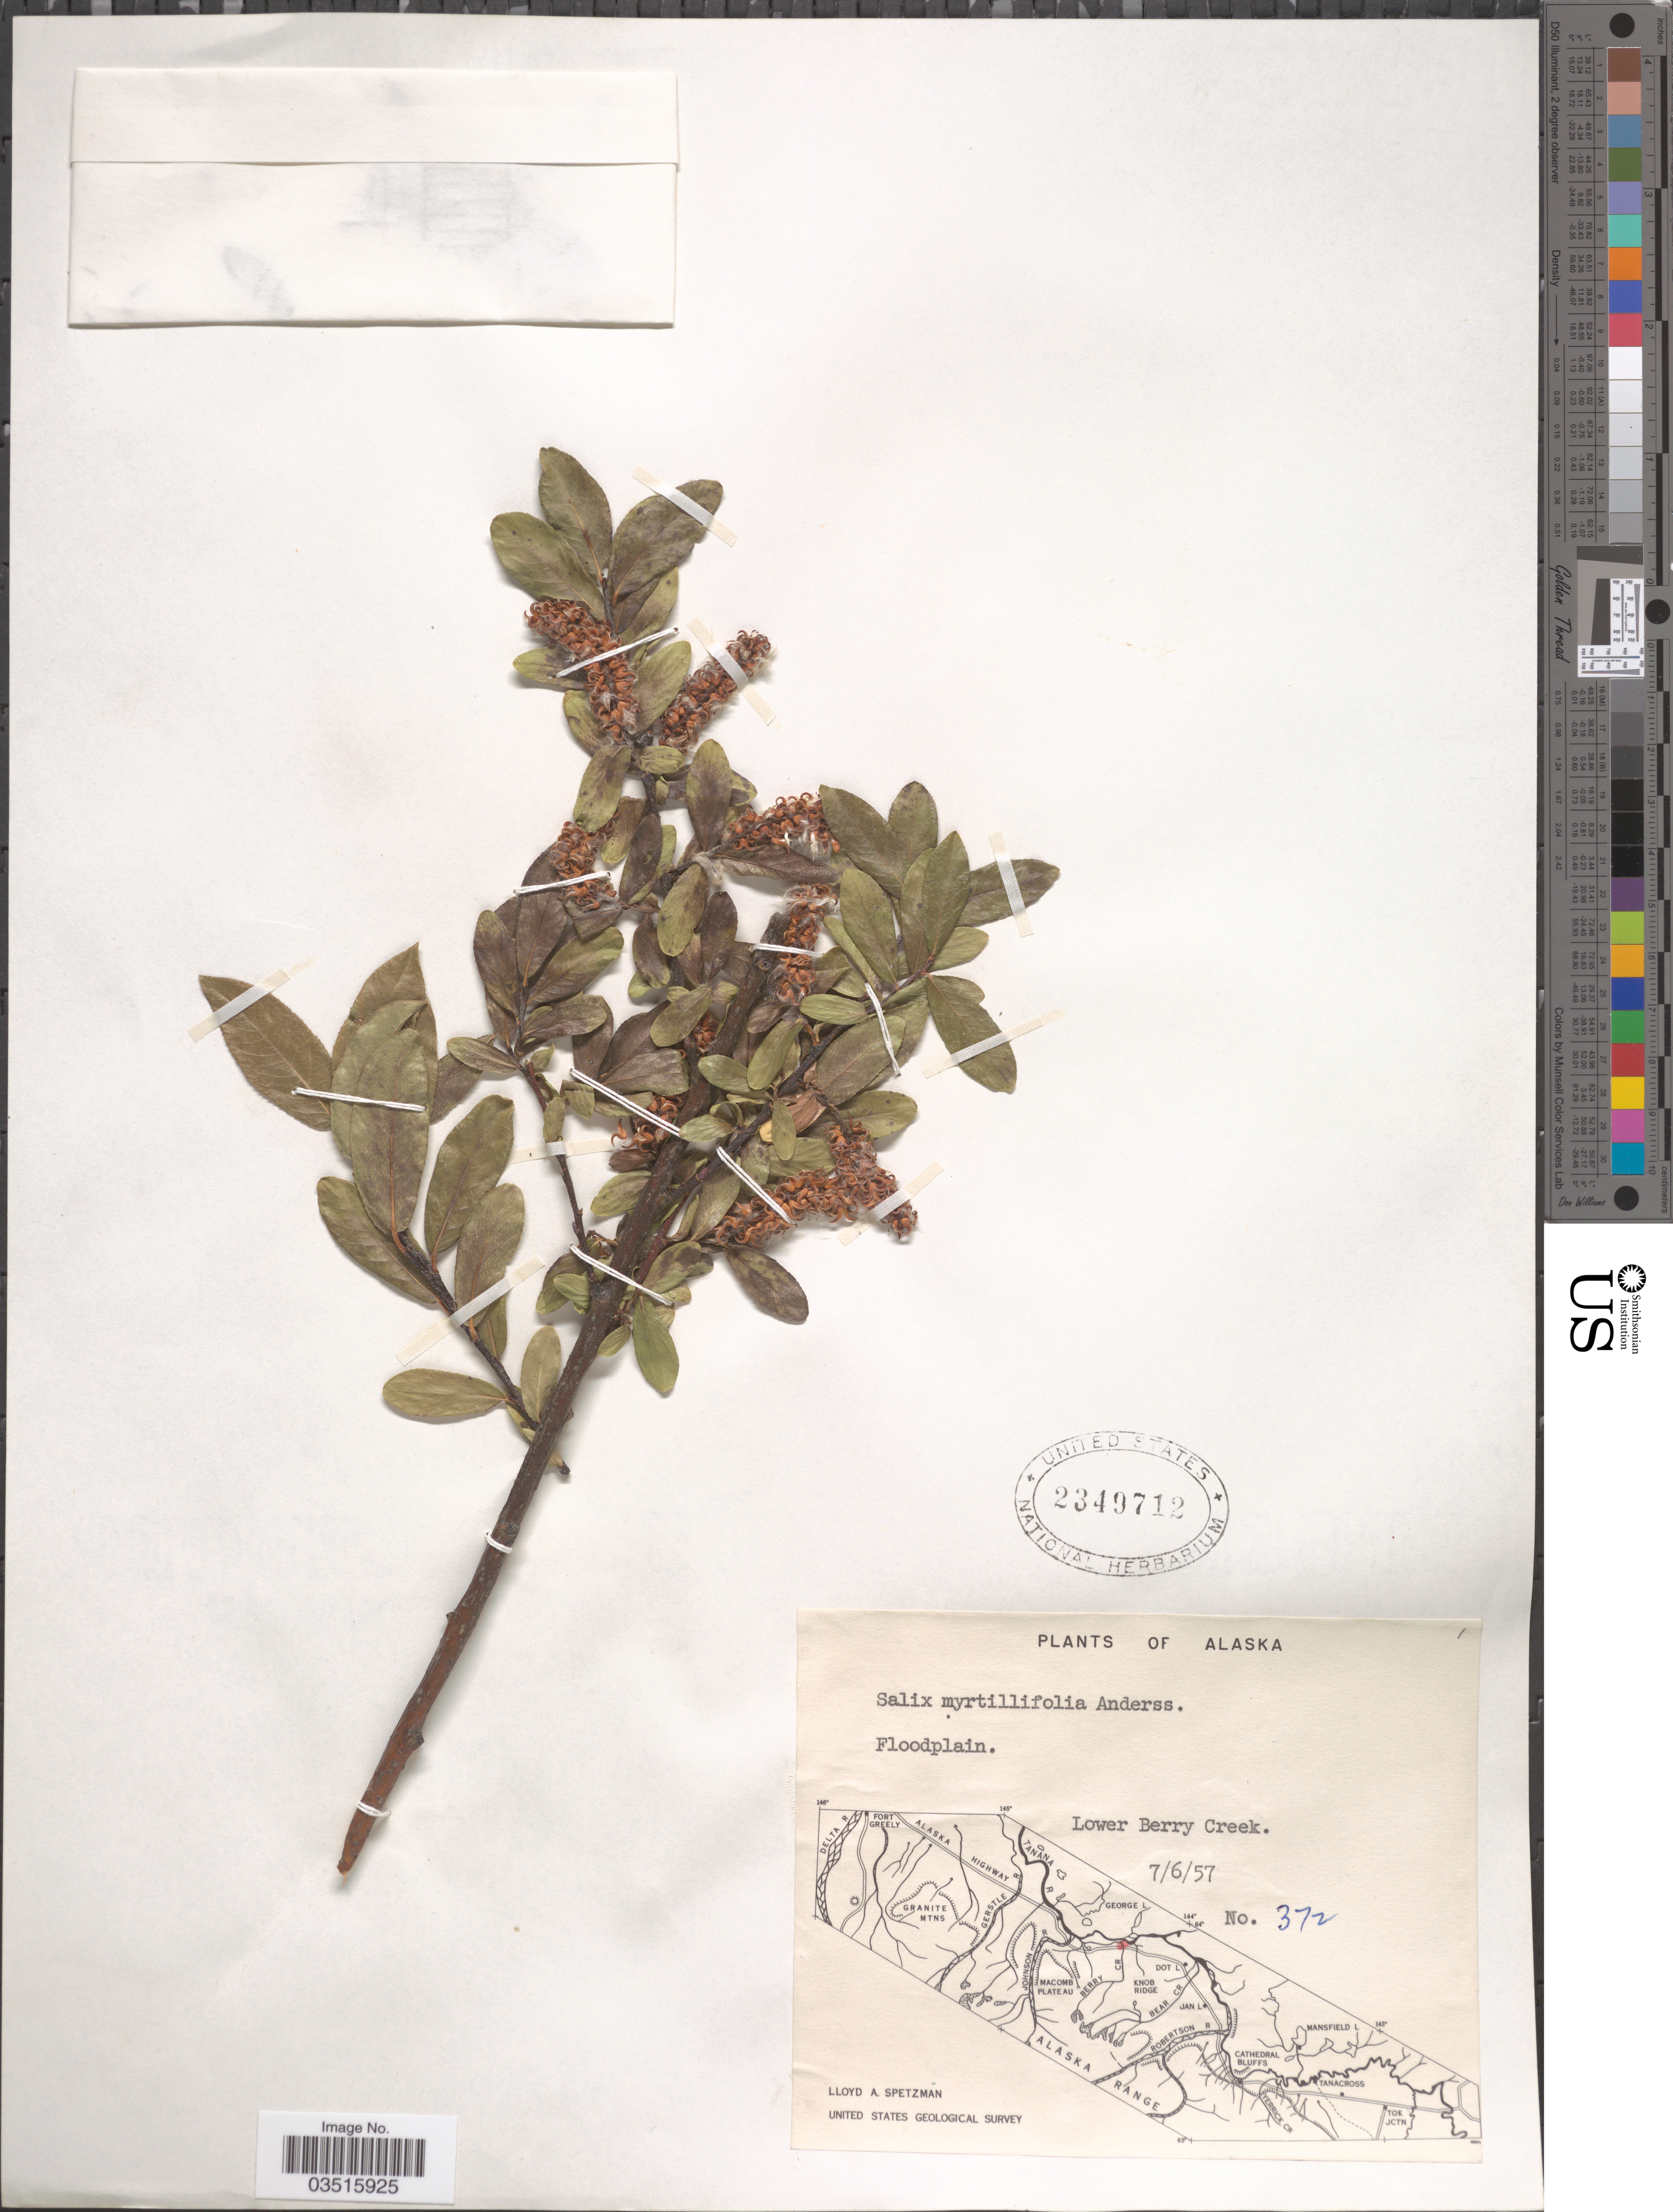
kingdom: Plantae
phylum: Tracheophyta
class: Magnoliopsida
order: Malpighiales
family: Salicaceae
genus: Salix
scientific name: Salix myrtillifolia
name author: Andersson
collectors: L. Spetzman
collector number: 372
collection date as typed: Transcribed d/m/y: 6/7/57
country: United States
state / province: Alaska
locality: Floodplain. Lower Berry Creek.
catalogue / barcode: US 2349712